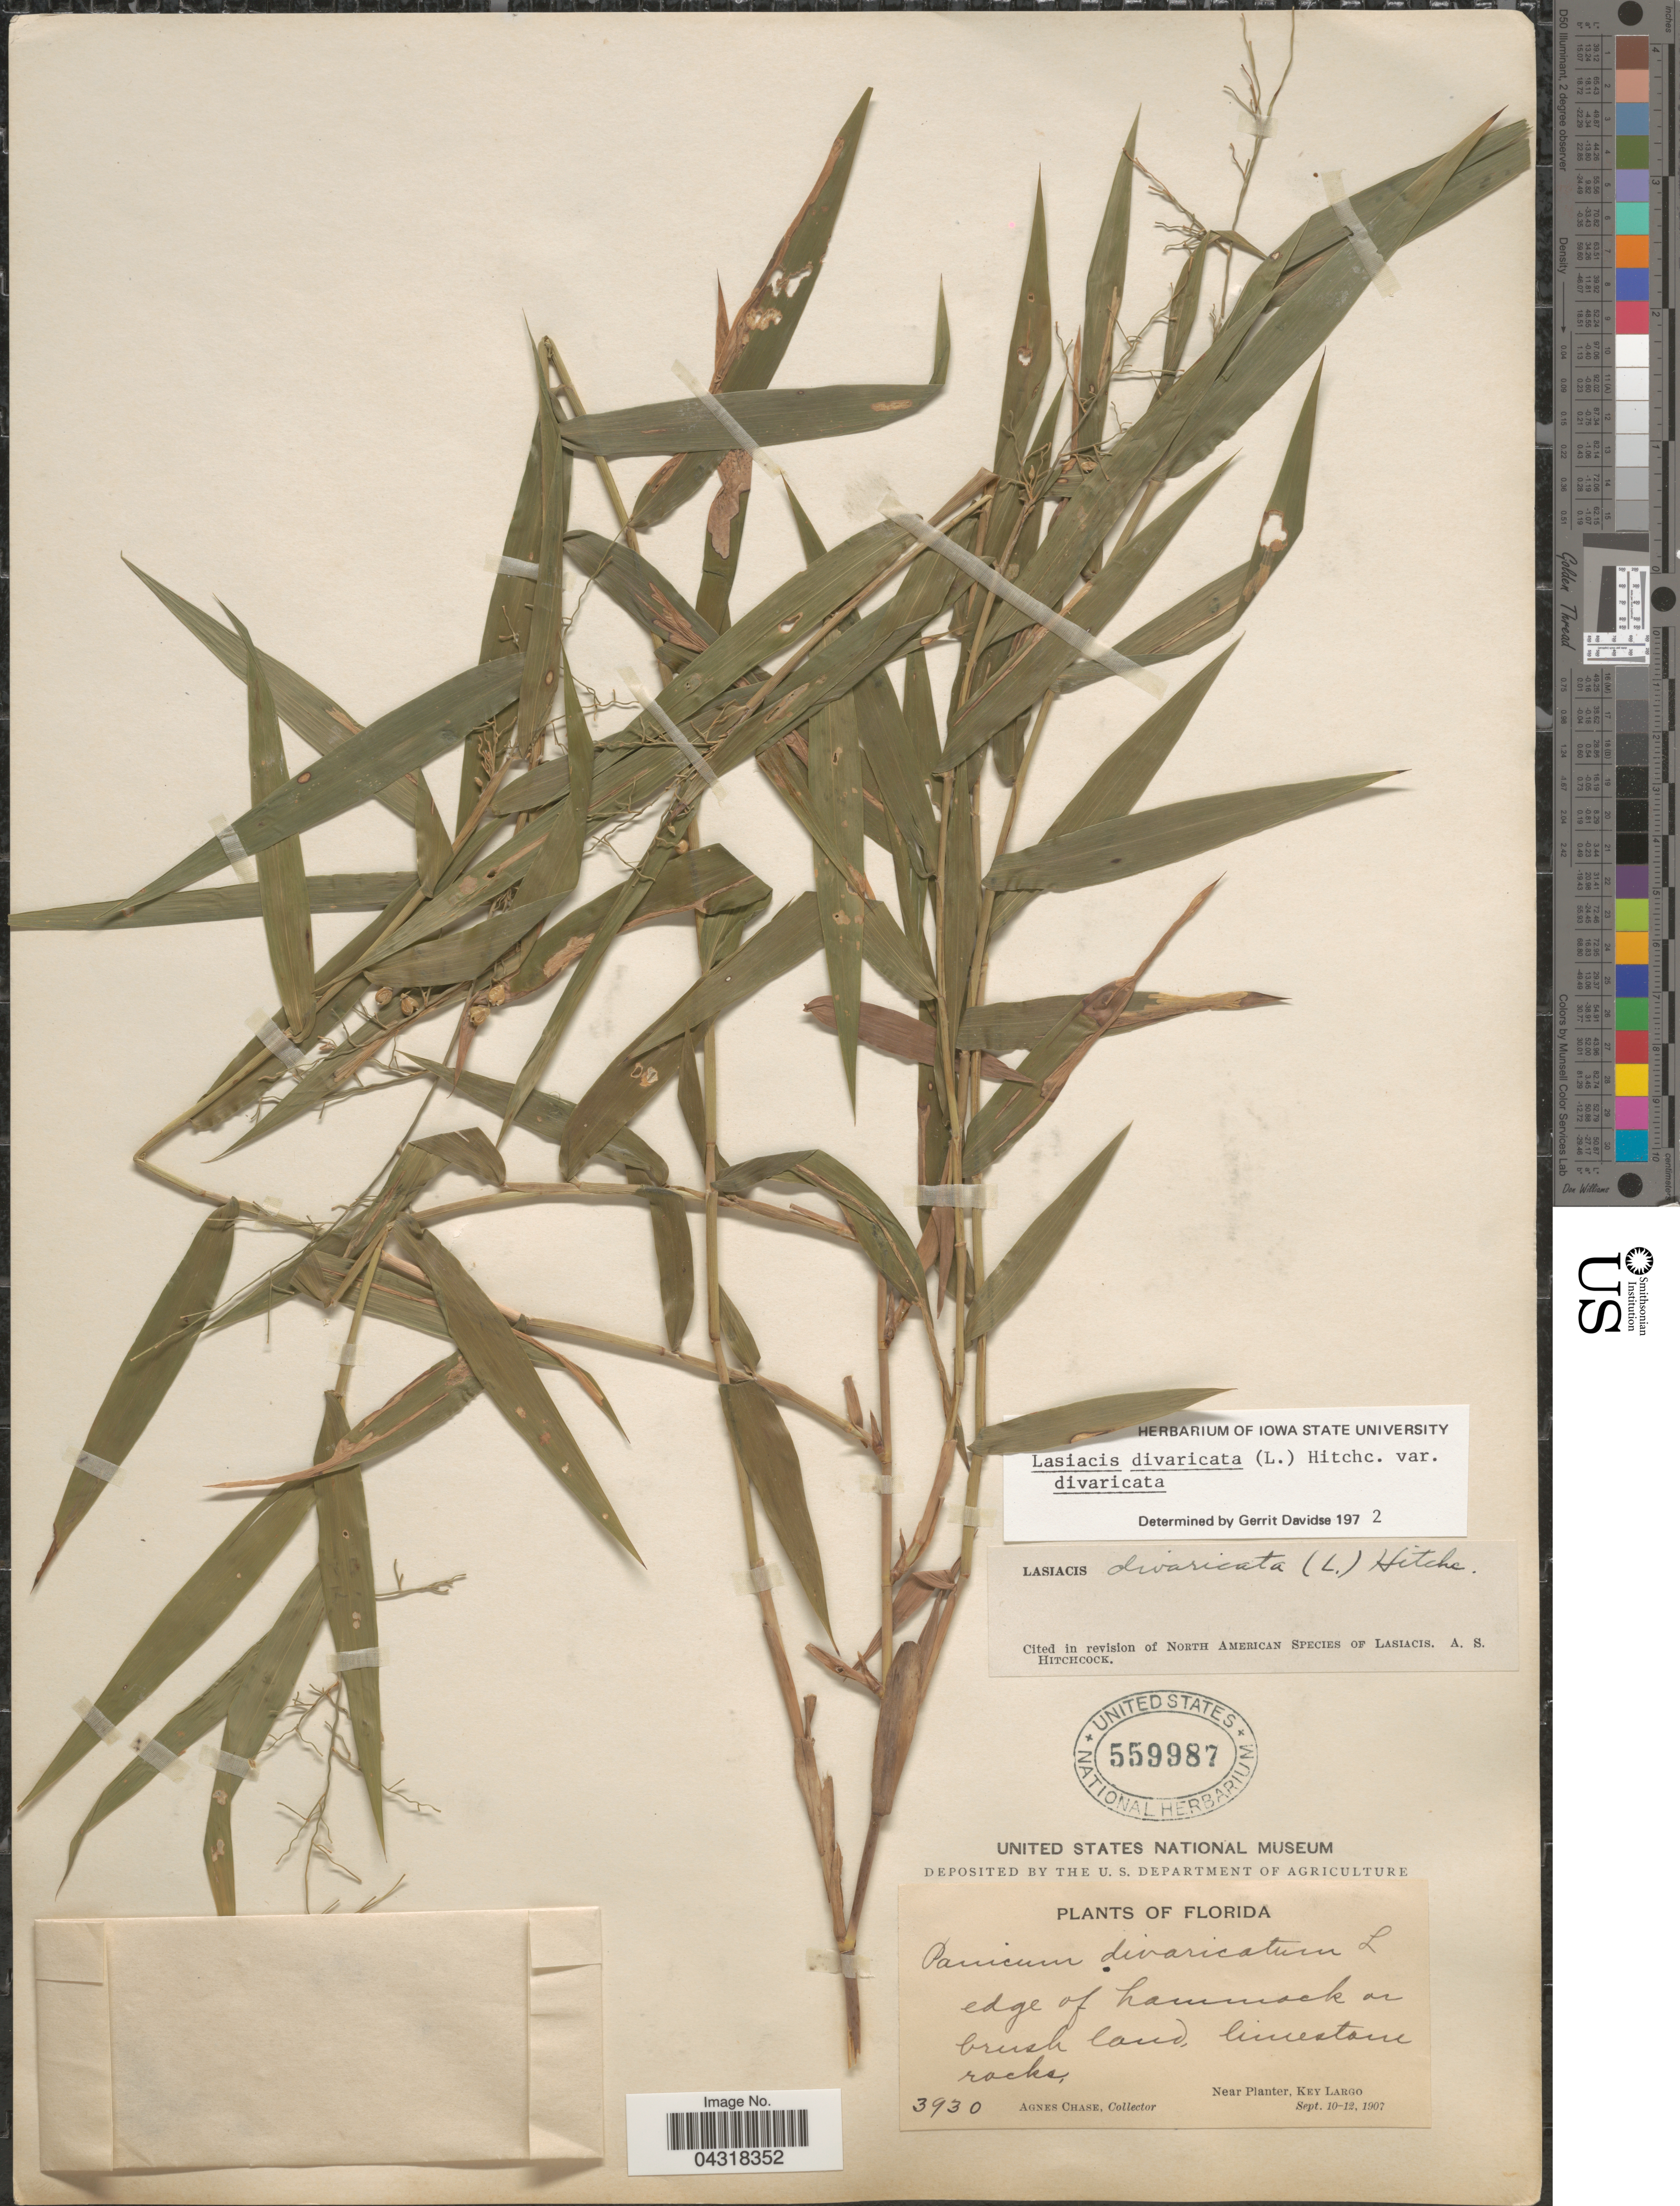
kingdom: Plantae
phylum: Tracheophyta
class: Liliopsida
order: Poales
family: Poaceae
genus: Lasiacis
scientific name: Lasiacis divaricata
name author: (L.) Hitchc.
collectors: A. Chase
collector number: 3930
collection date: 1907-09-10/1907-09-12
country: United States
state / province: Florida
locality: Edge of hammock on brush land, limestone rocks. Near Planter, Key Largo.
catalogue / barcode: US 559987